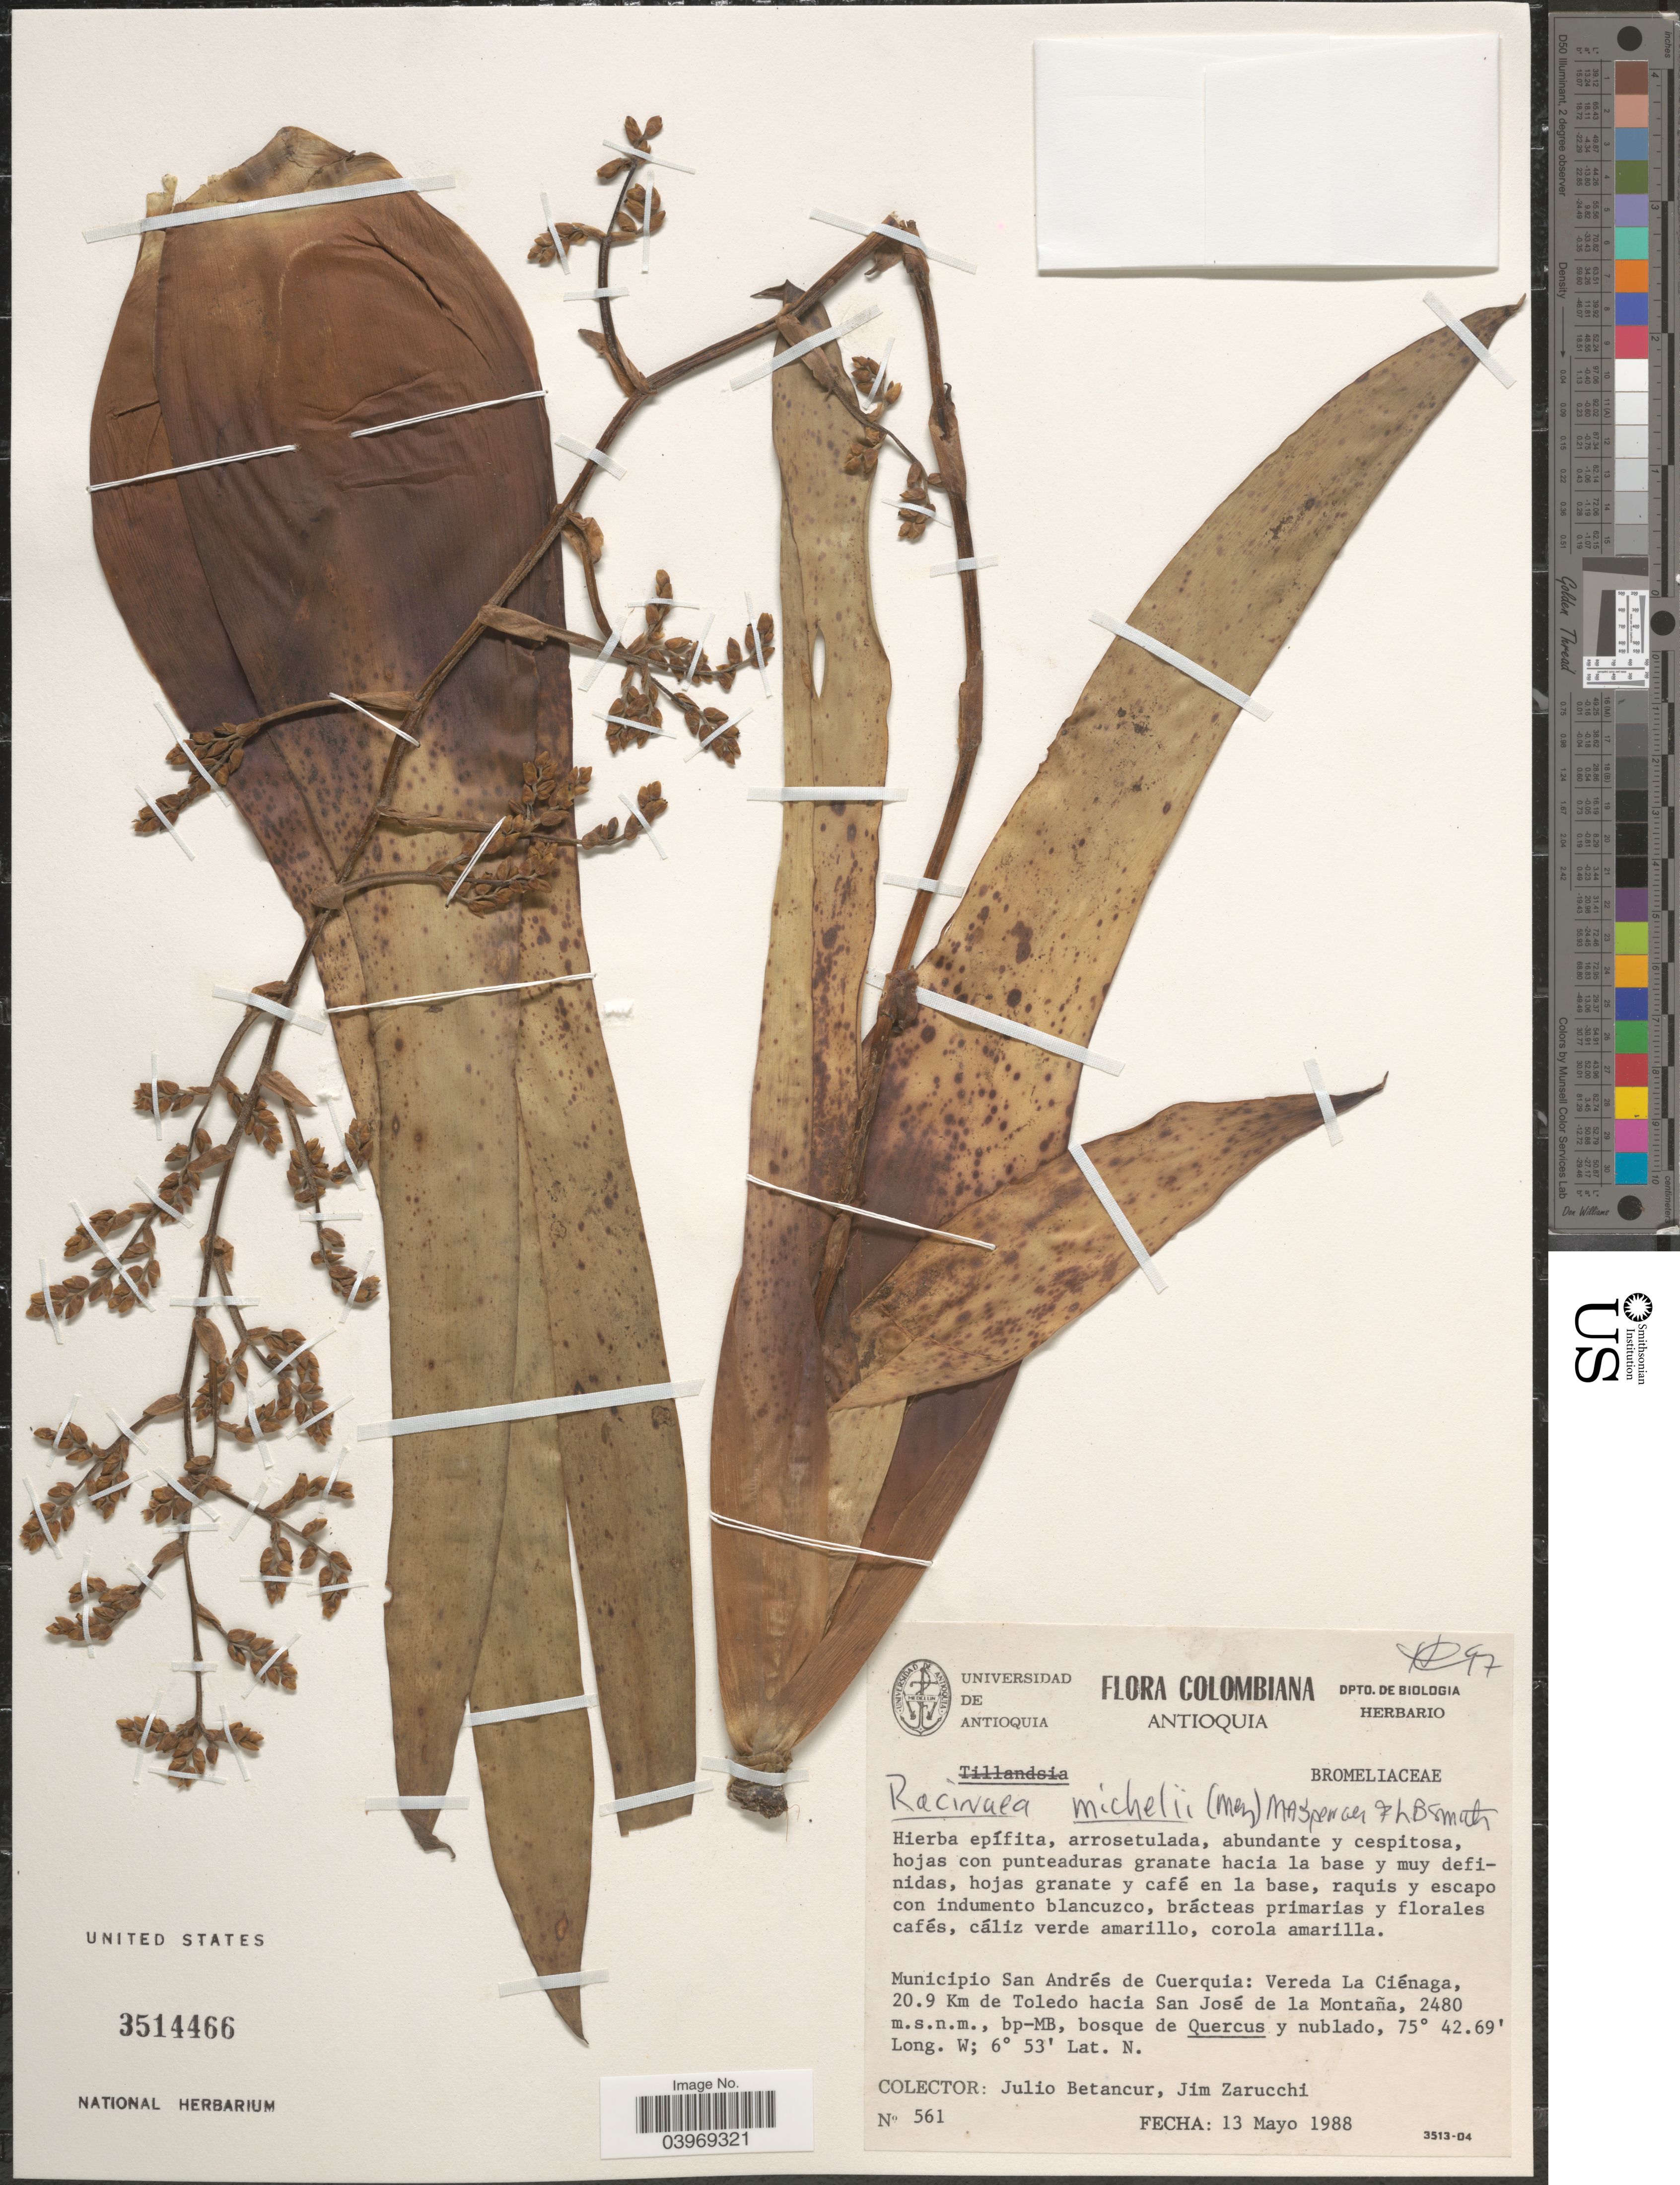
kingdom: Plantae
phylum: Tracheophyta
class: Liliopsida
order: Poales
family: Bromeliaceae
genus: Racinaea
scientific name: Racinaea michelii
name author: (Mez) M.A. Spencer & L.B. Sm.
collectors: J. Betancur & J. L. Zarucchi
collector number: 561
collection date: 1988-05-13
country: Colombia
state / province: Antioquia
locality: Municipio San Andrés de Cuerquia: Vereda La Ciénaga, 20.9 Km de Toledo hacia San José de la Montaña.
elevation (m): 2480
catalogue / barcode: US 3514466